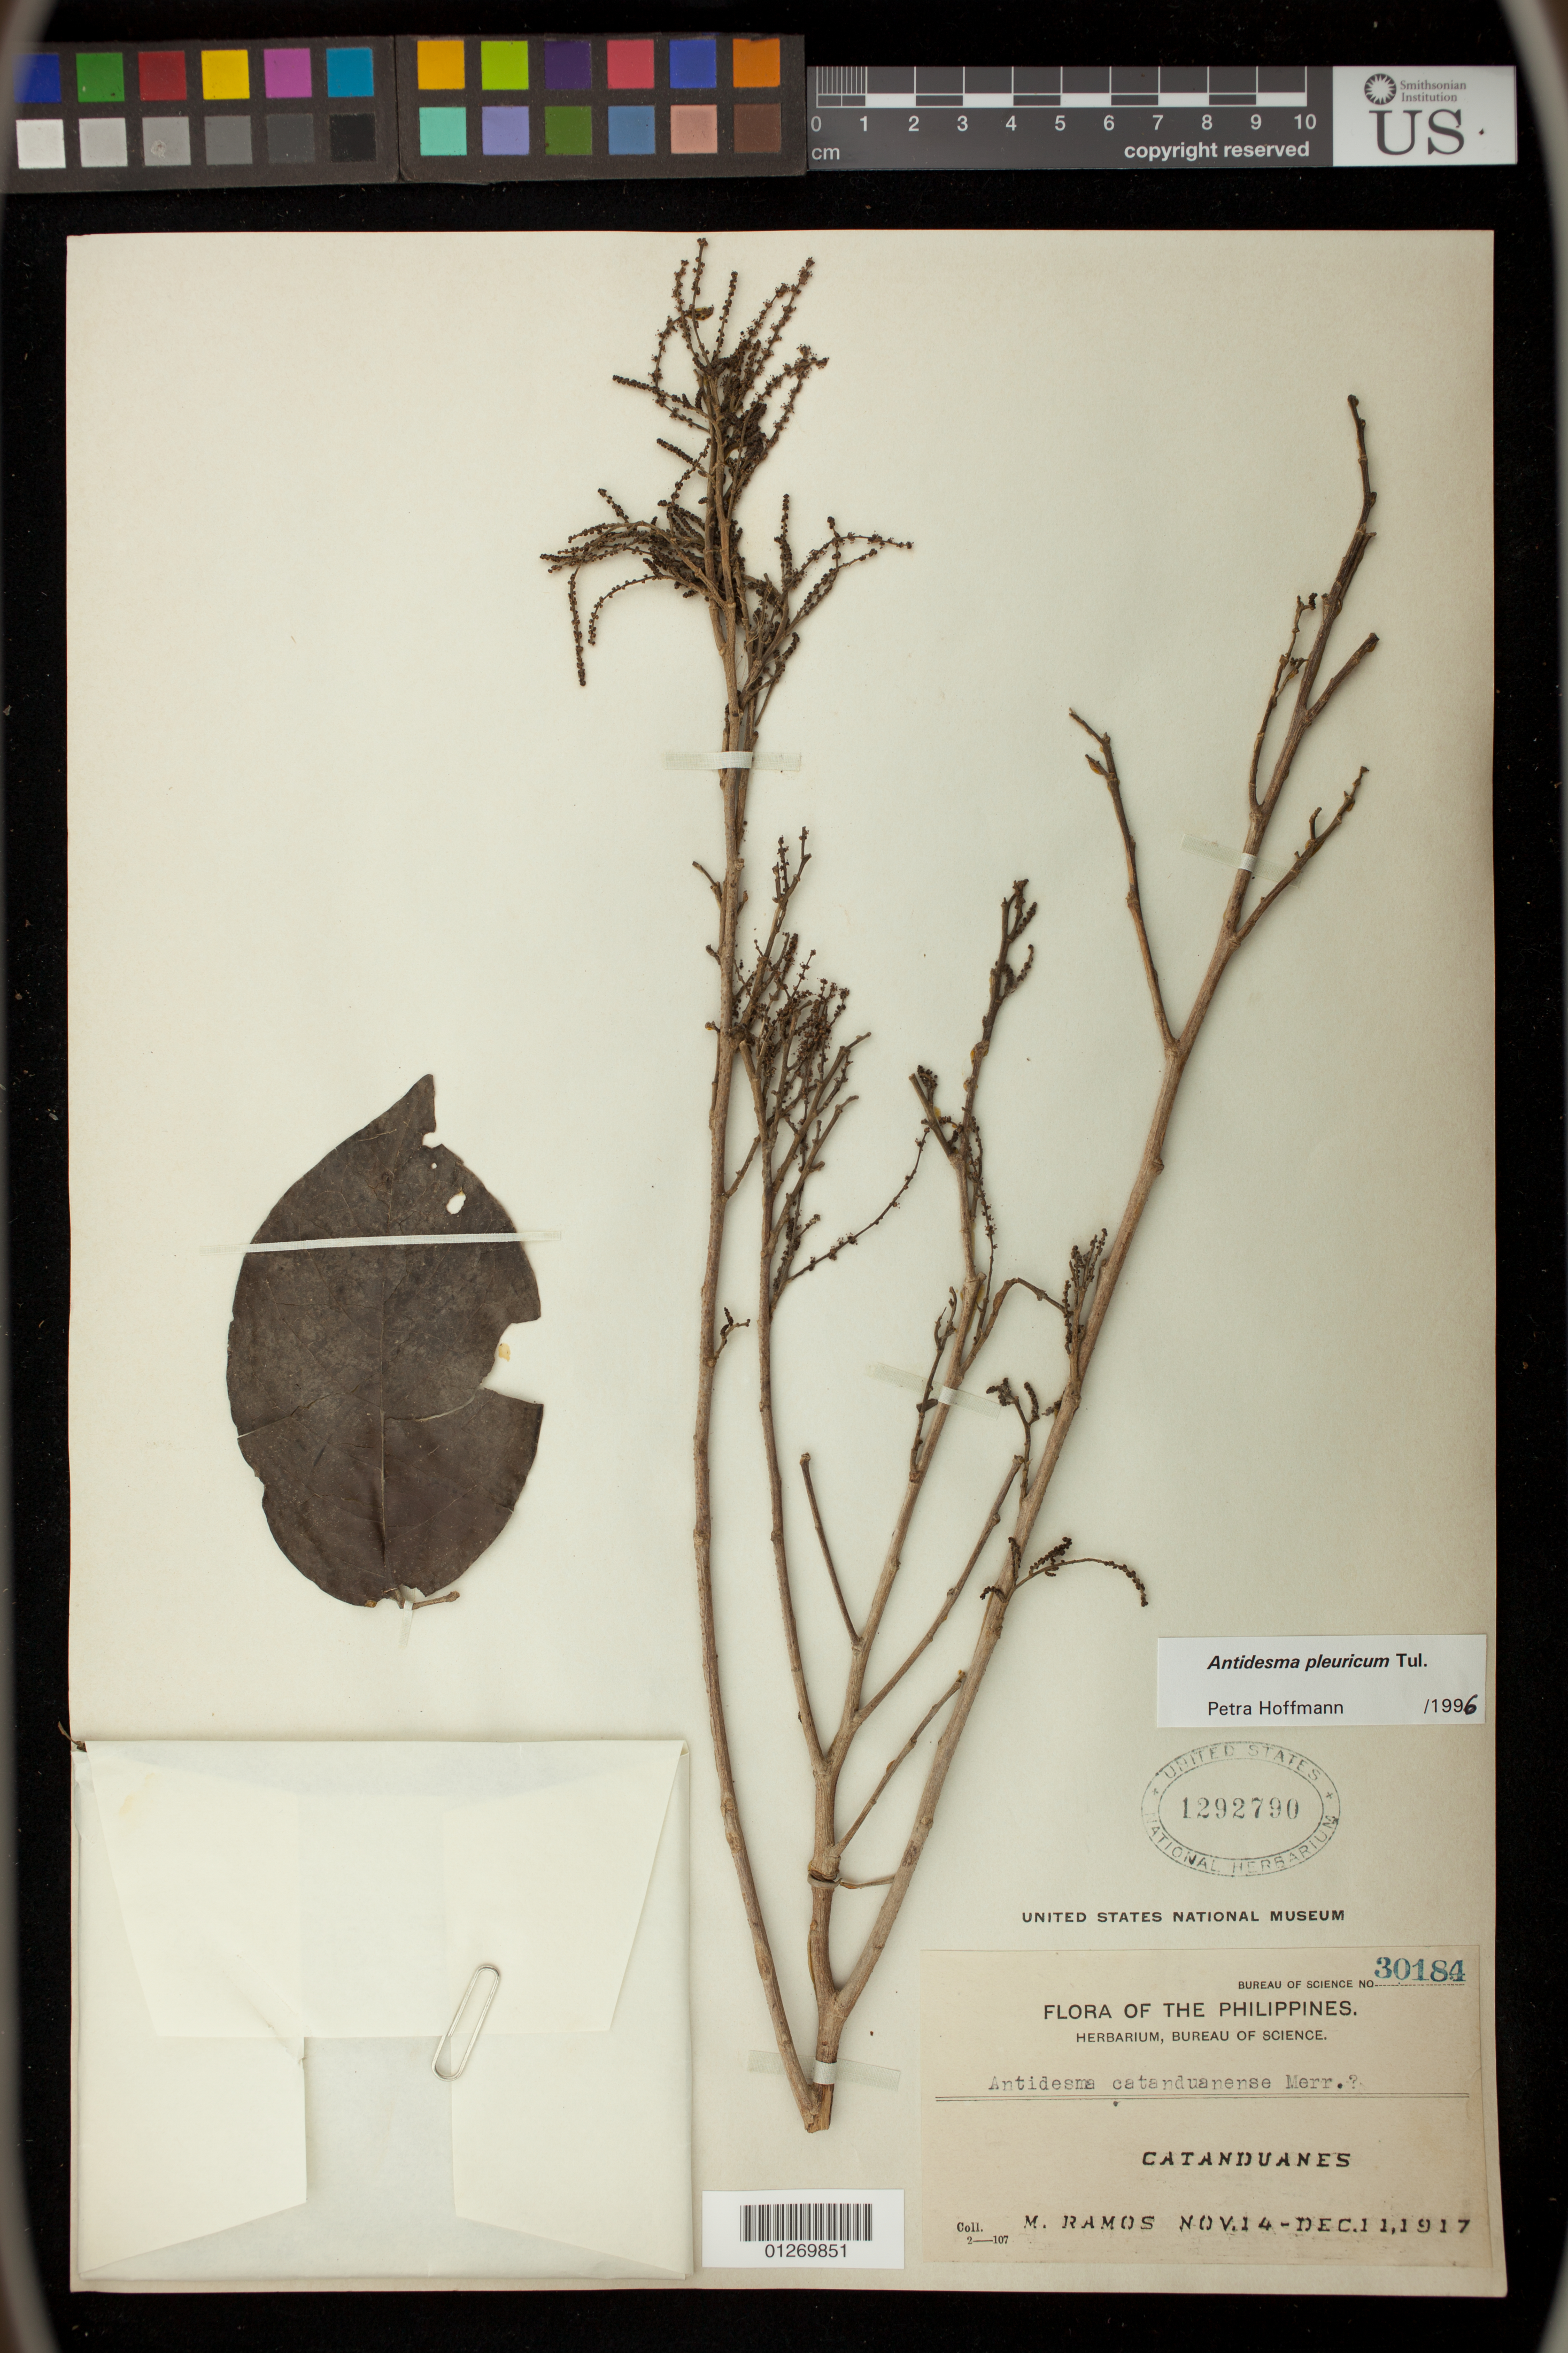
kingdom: Plantae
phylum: Tracheophyta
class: Magnoliopsida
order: Malpighiales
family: Phyllanthaceae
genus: Antidesma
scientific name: Antidesma pleuricum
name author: Tul.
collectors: M. Ramos & M. Ramos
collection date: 1917-11-14/1917-12-11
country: Philippines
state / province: Bicol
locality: Catanduanes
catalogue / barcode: US 1292790